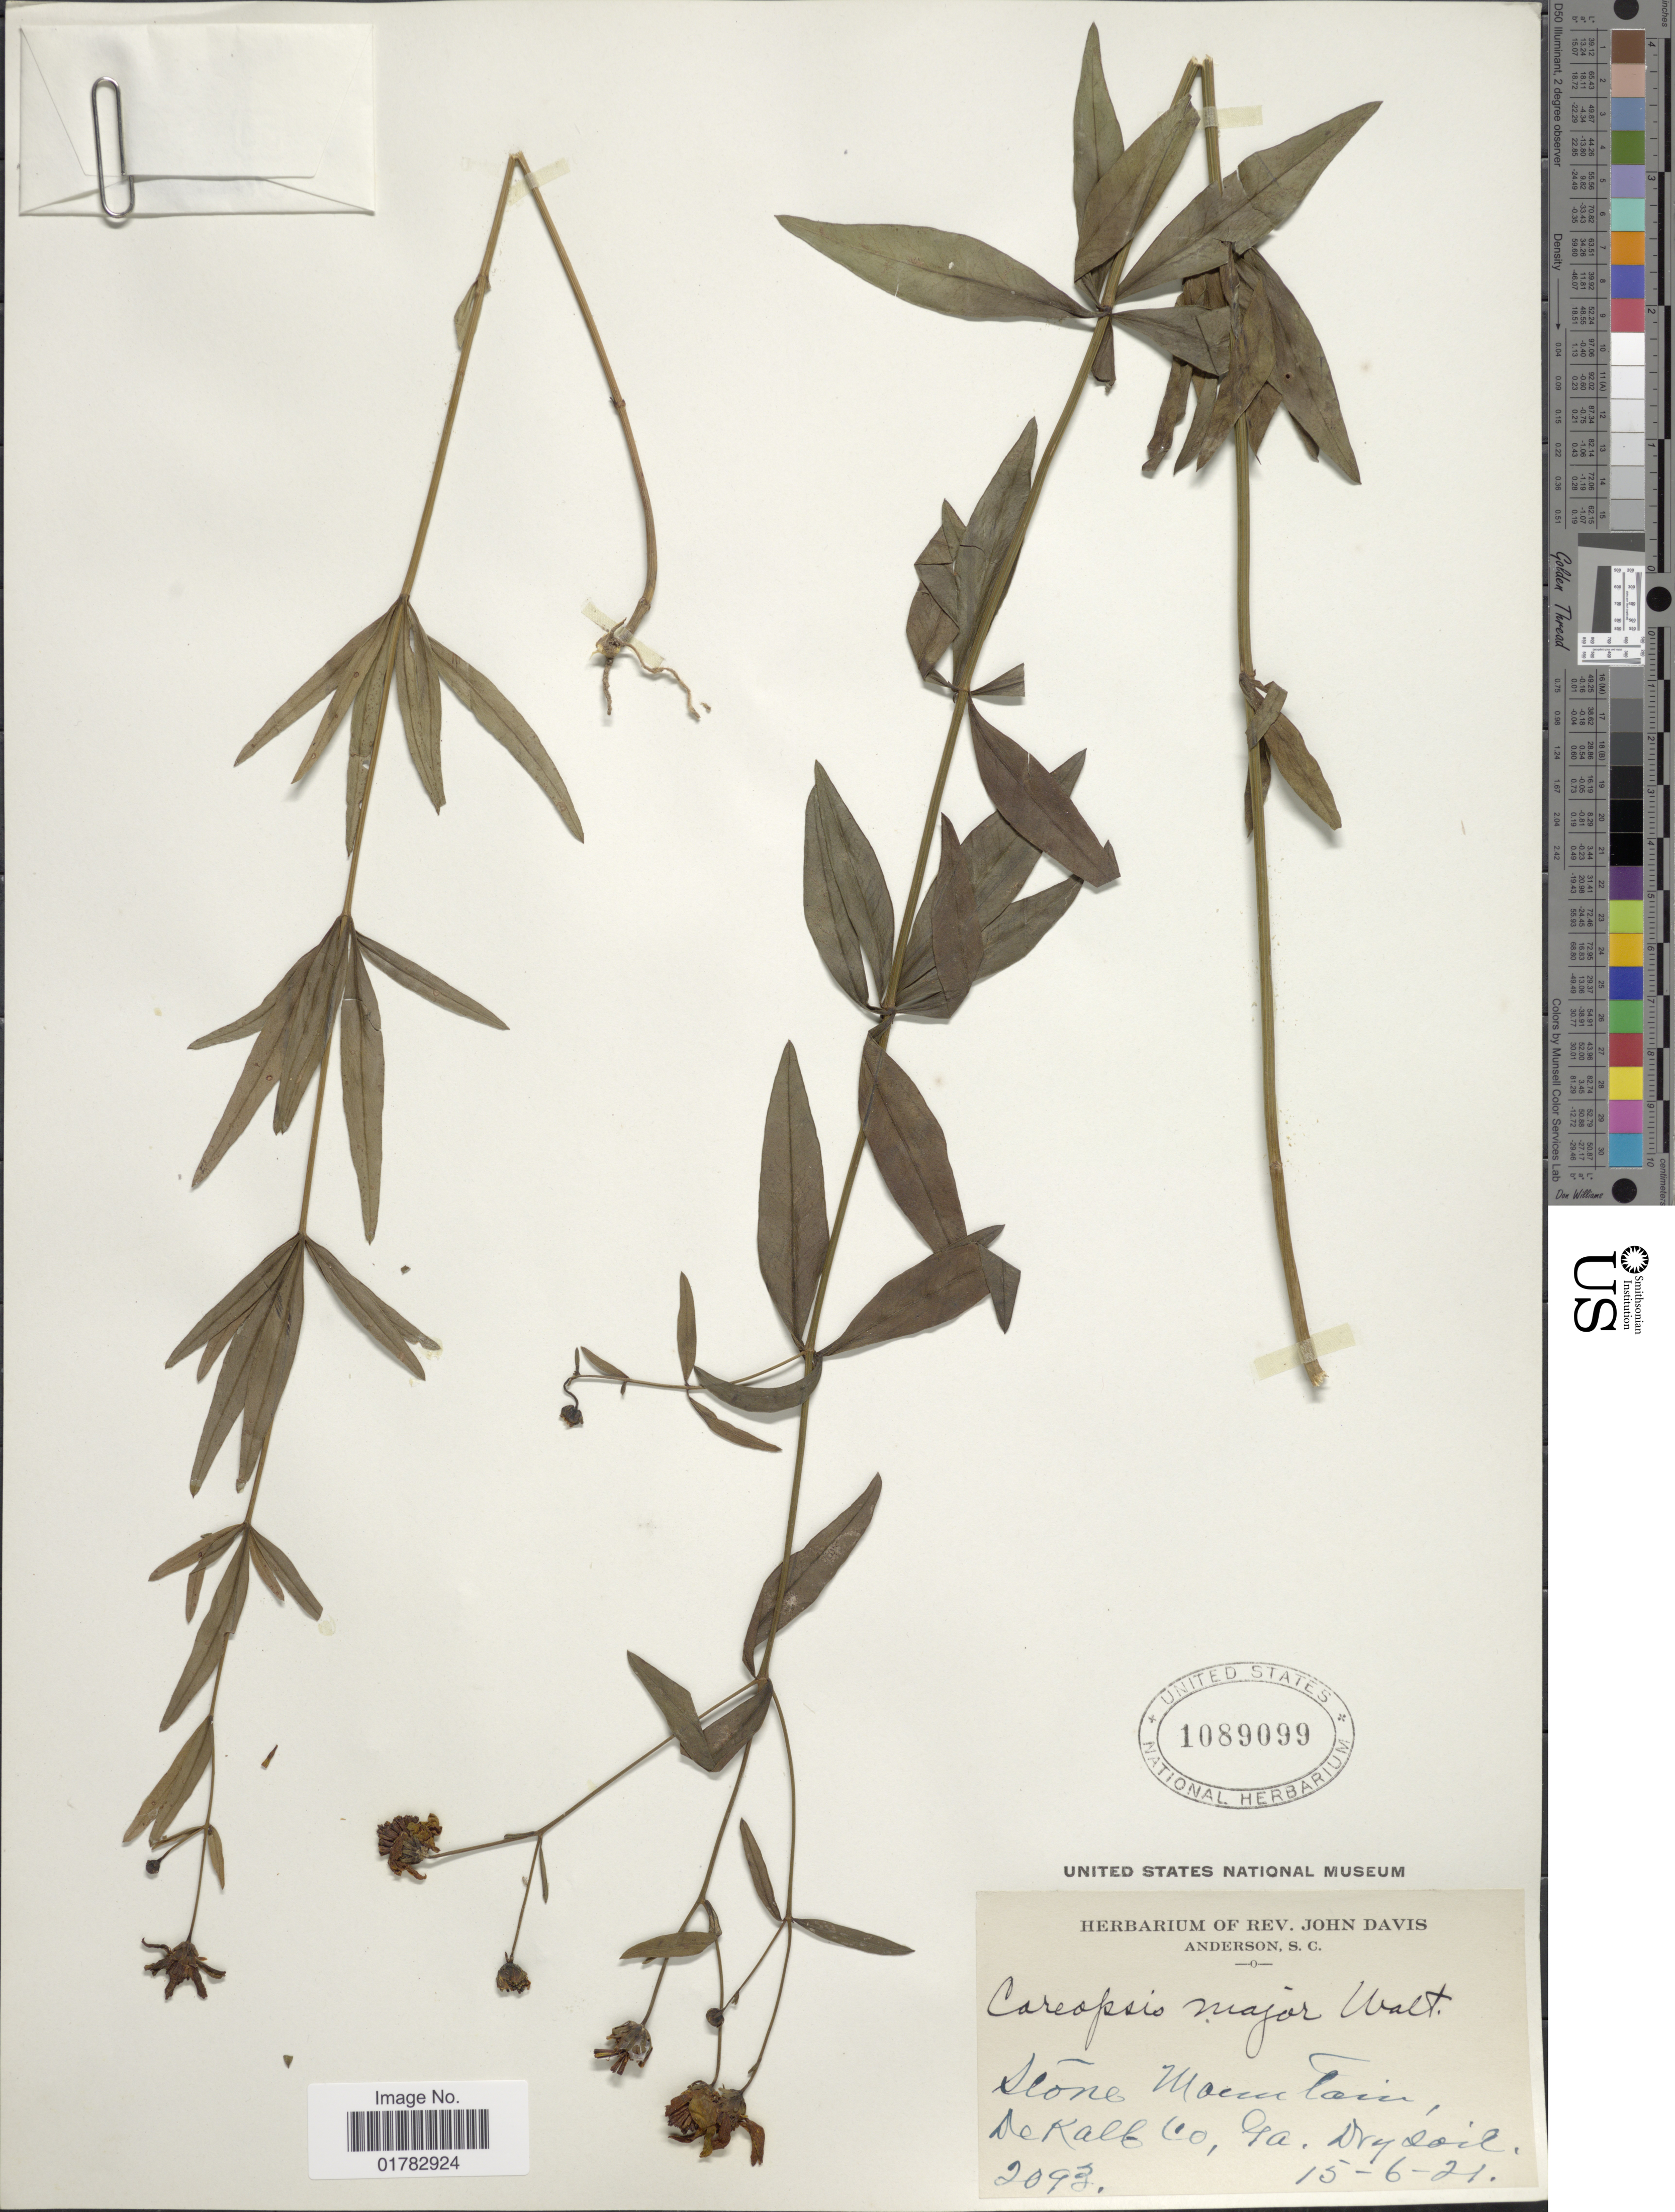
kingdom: Plantae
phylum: Tracheophyta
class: Magnoliopsida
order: Asterales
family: Asteraceae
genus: Coreopsis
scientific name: Coreopsis major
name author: Walter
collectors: ex herb. Rev. John Davis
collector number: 2093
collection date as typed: Transcribed d/m/y: 15/6/21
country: United States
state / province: Georgia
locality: Stone Mountain, De Kalb Co., Anderson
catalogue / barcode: US 1089099